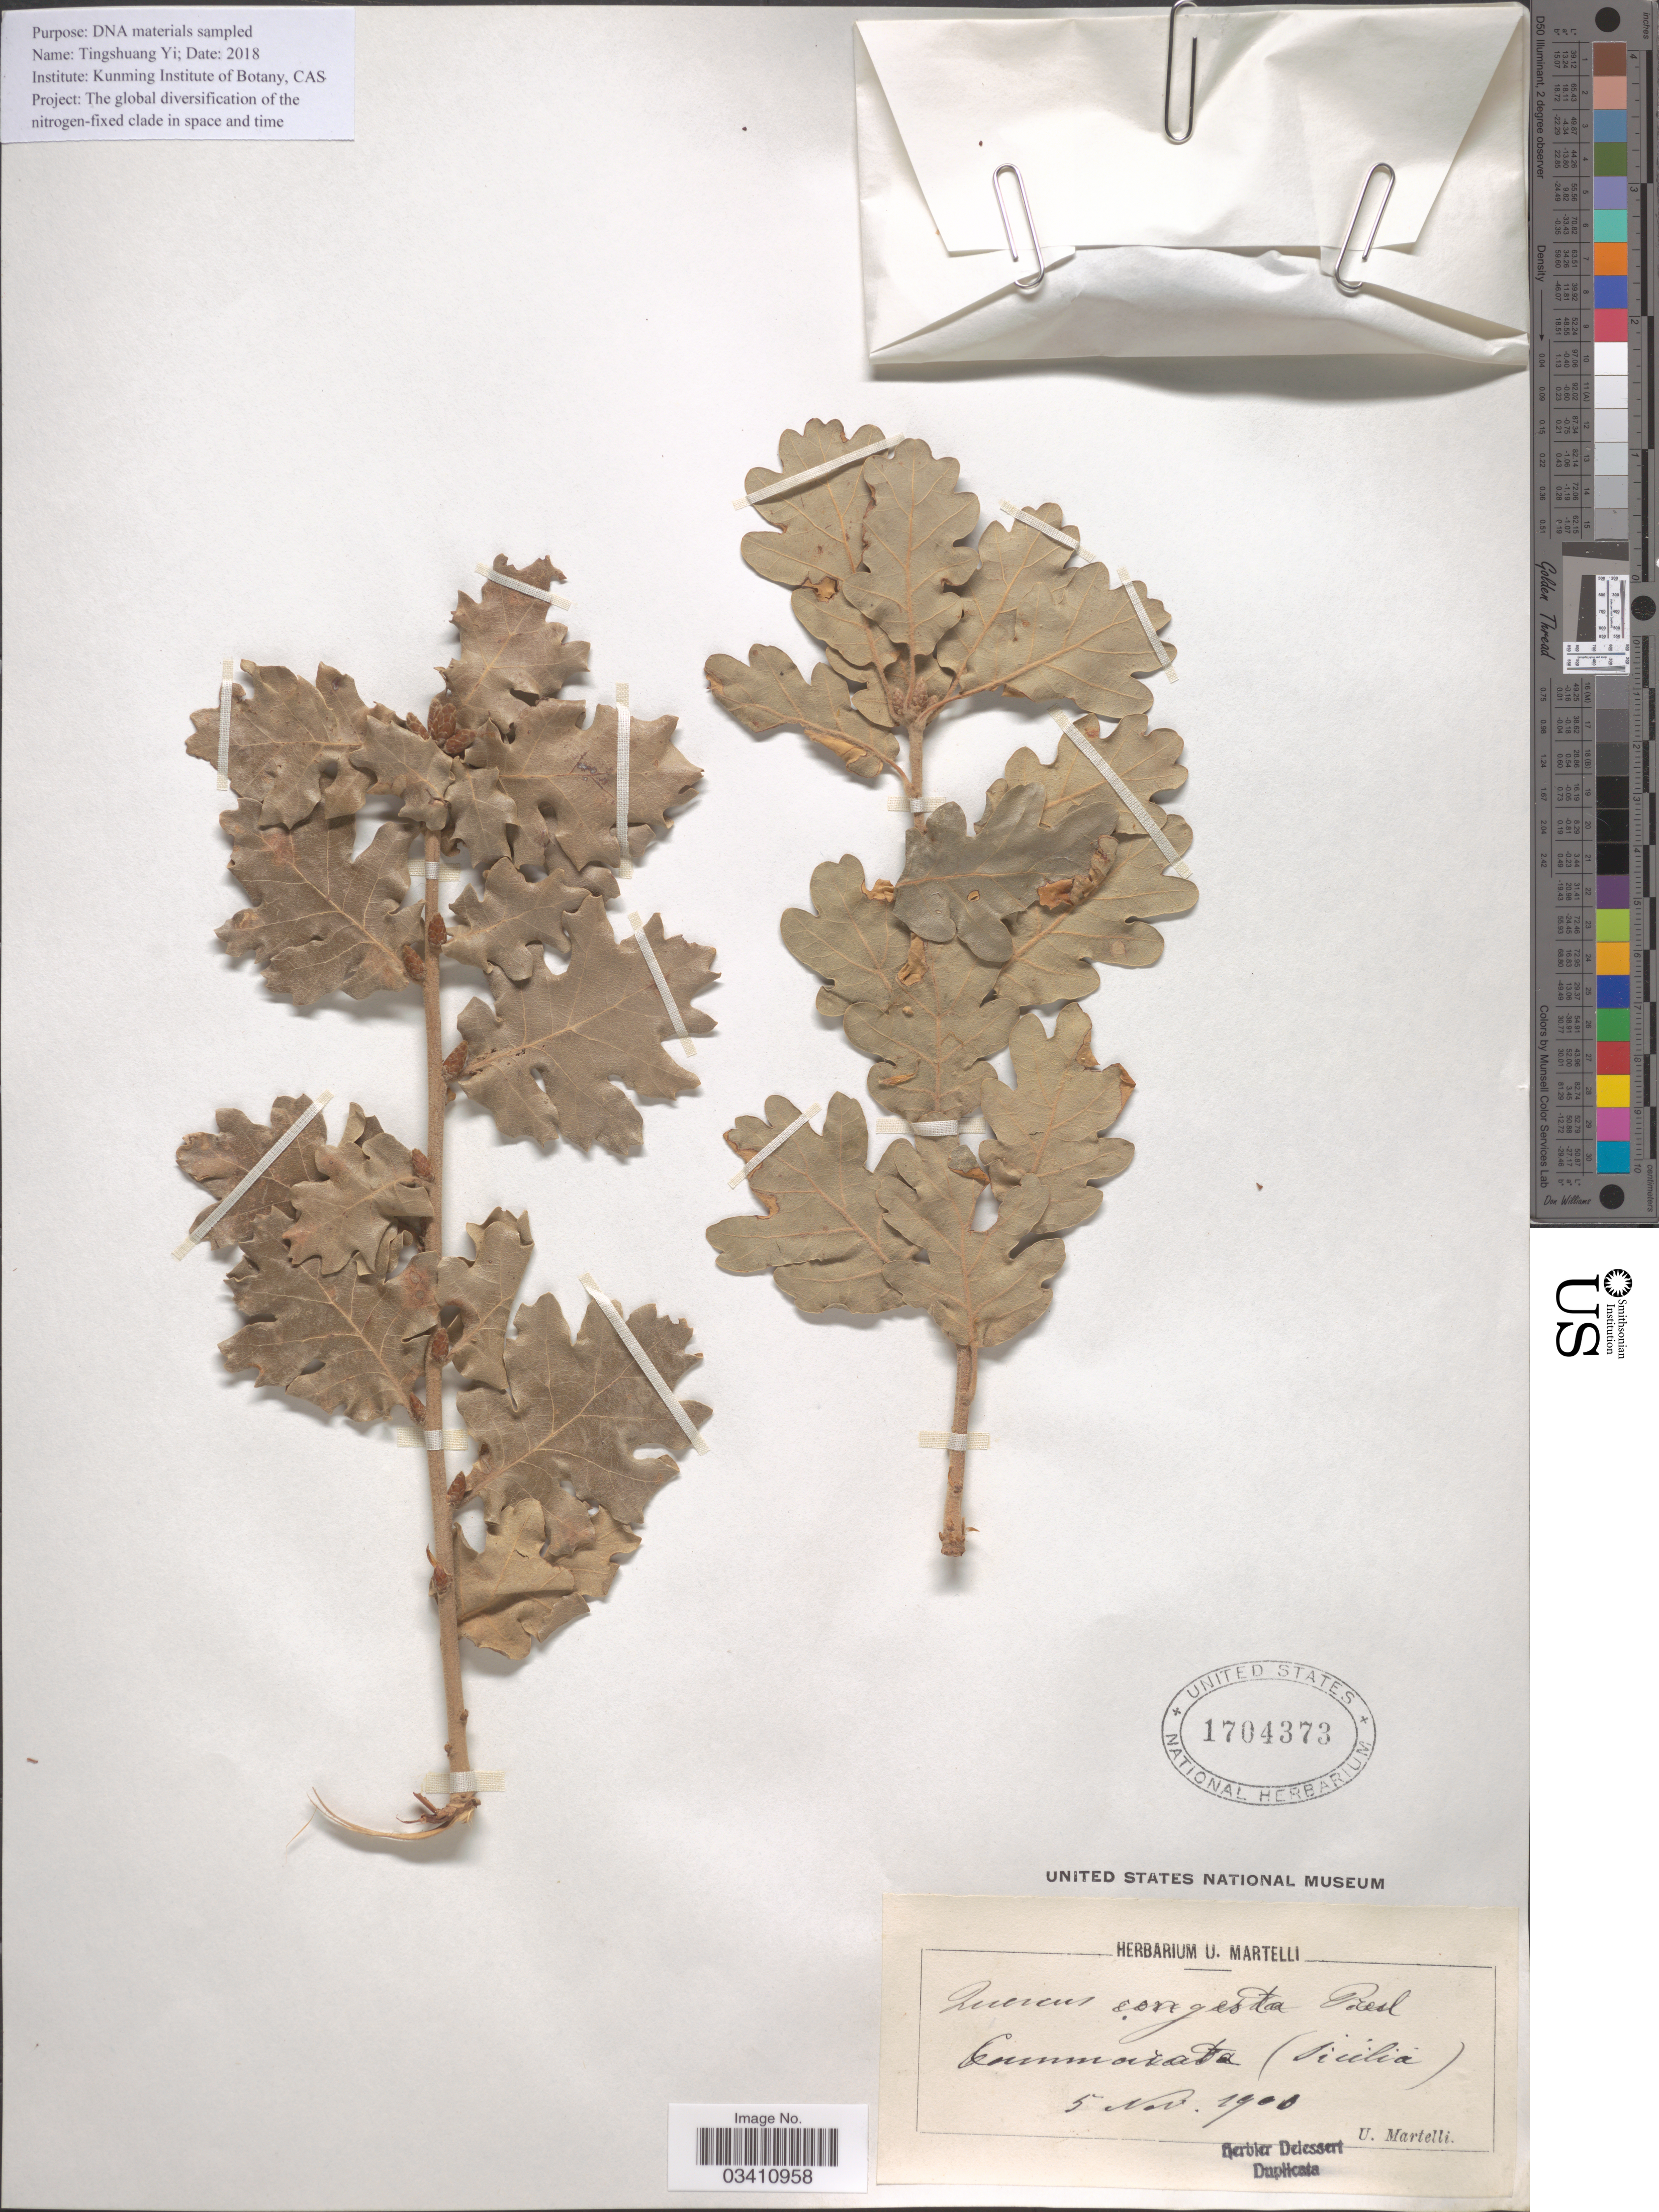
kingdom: Plantae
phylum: Tracheophyta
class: Magnoliopsida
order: Fagales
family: Fagaceae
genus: Quercus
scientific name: Quercus congesta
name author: C. Presl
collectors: U. Martelli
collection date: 1900-11-05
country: Italy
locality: Cammarata (Sicilia).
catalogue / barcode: US 1704373